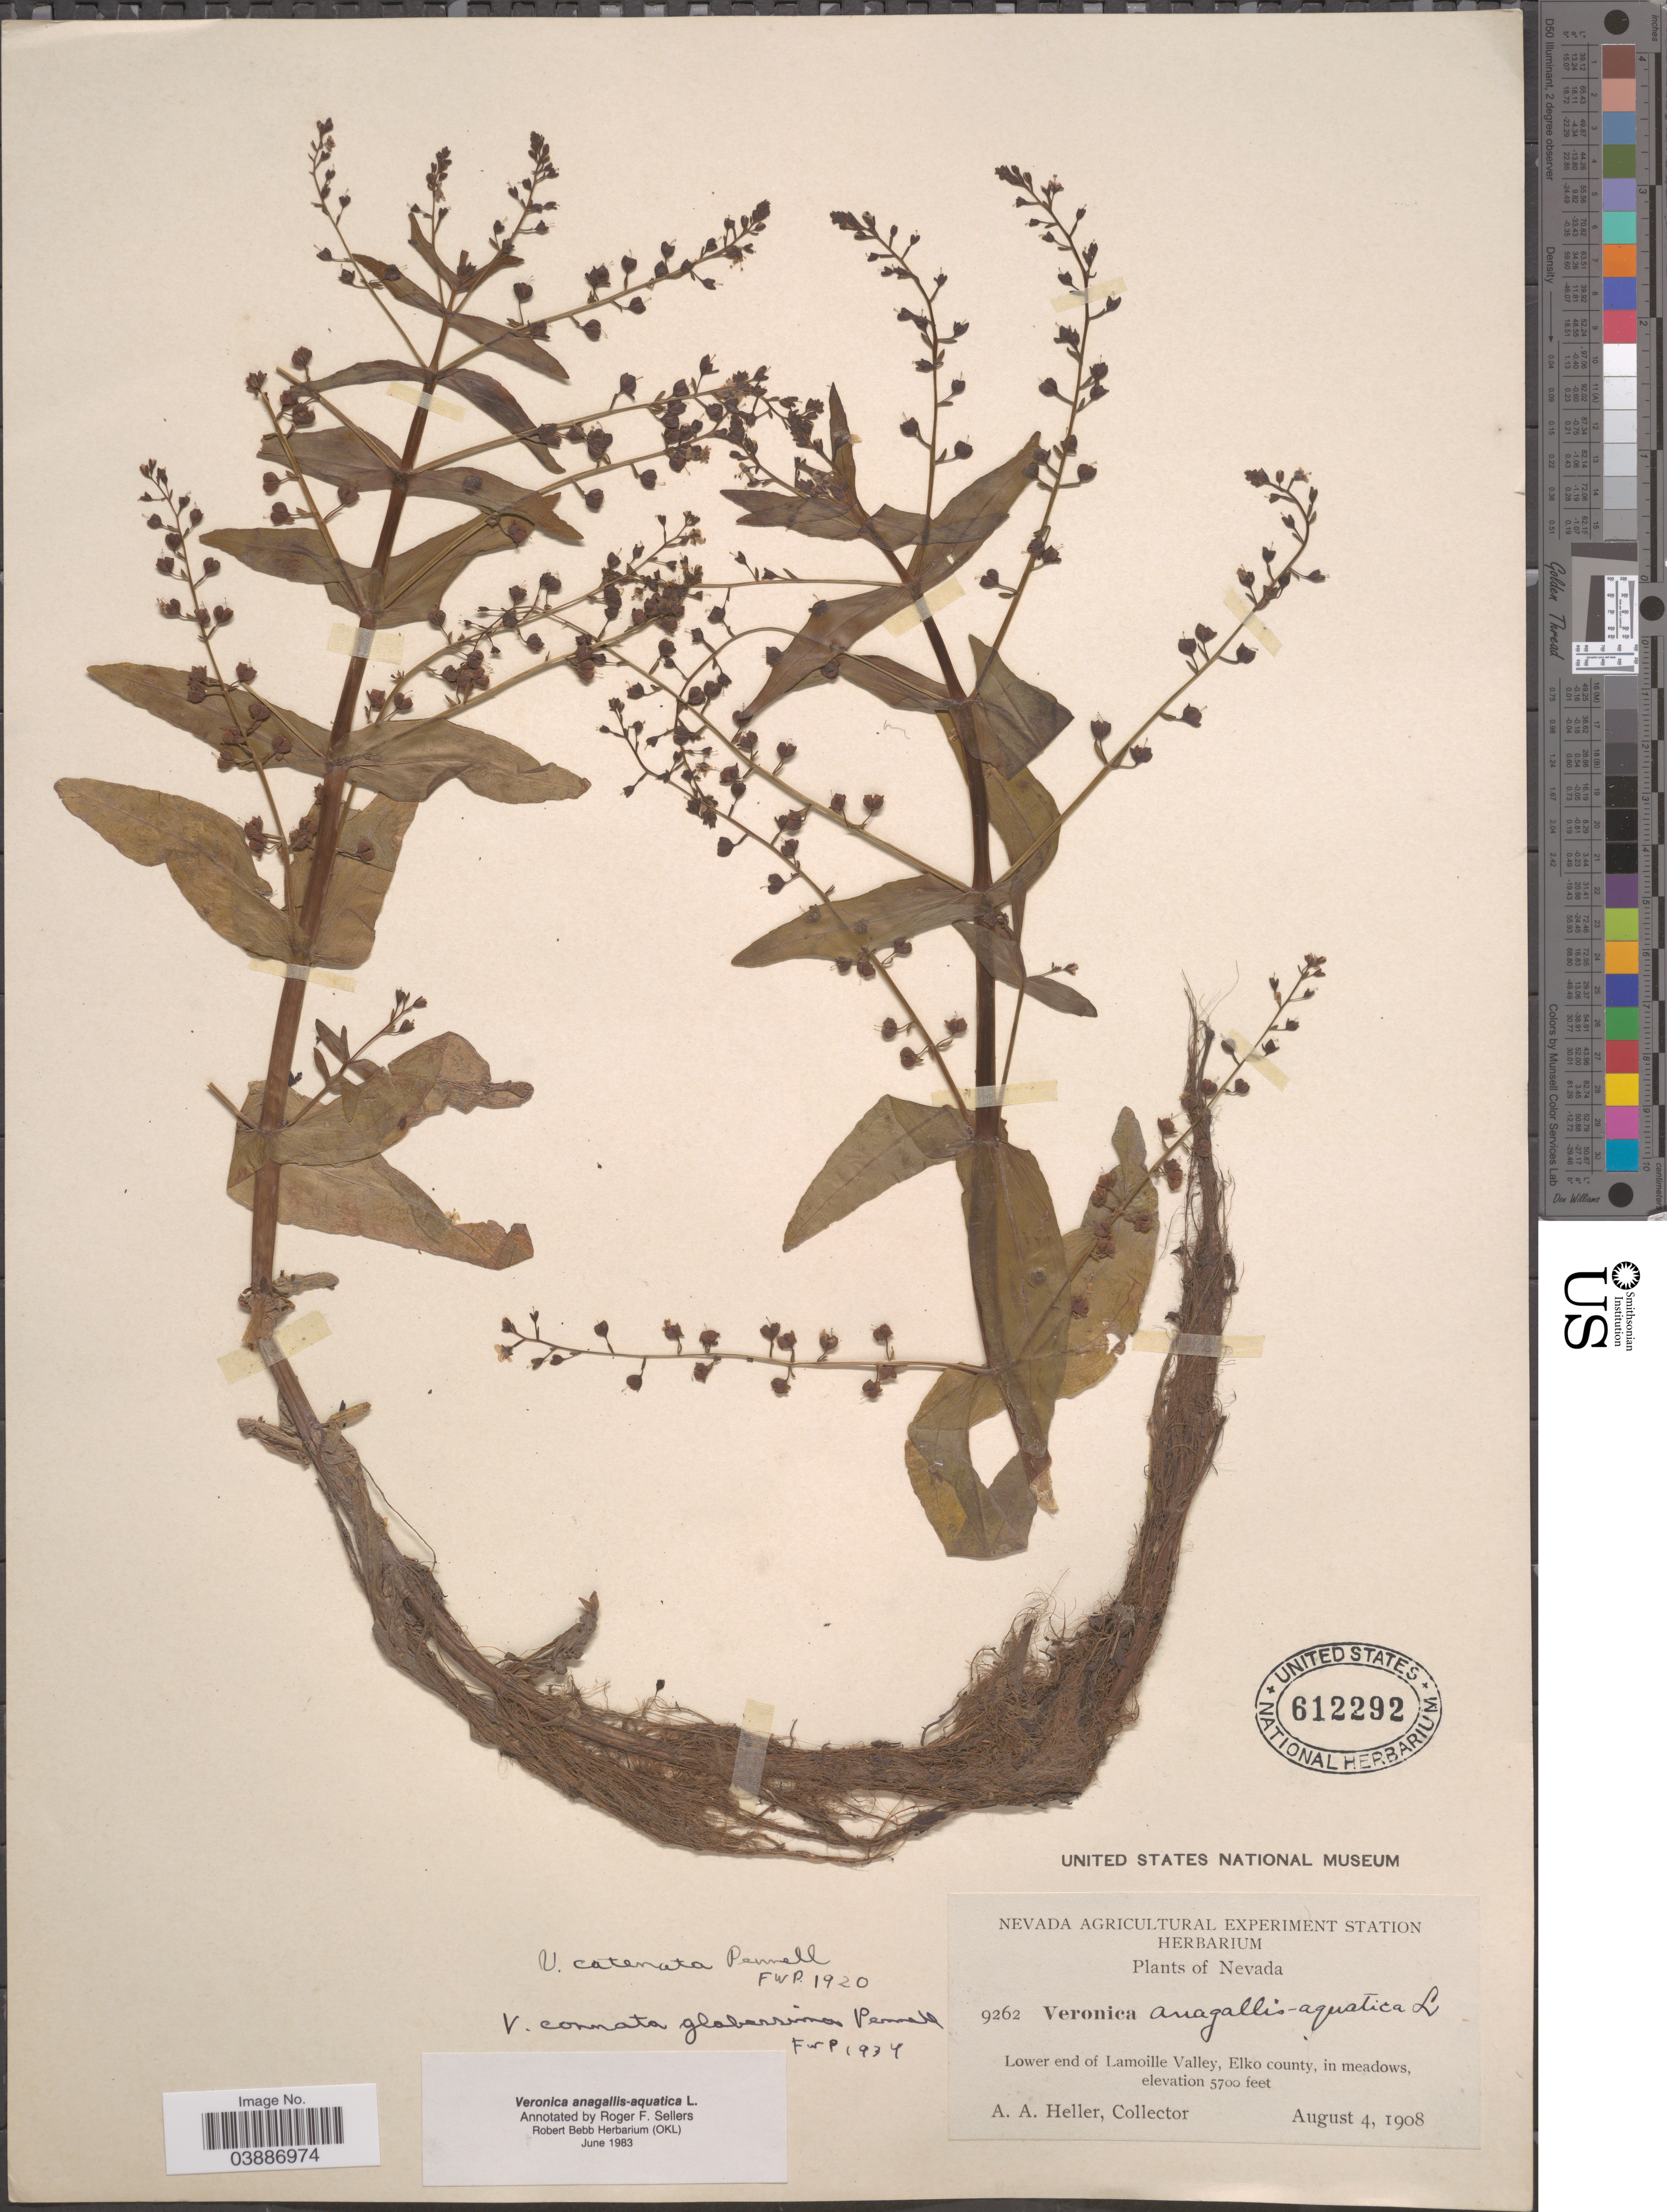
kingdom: Plantae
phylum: Tracheophyta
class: Magnoliopsida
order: Lamiales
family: Plantaginaceae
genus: Veronica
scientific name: Veronica anagallis-aquatica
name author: L.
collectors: A. A. Heller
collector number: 9262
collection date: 1908-08-04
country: United States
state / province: Nevada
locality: Lower end of Lamoille Valley, Elko county.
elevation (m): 1737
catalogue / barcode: US 612292